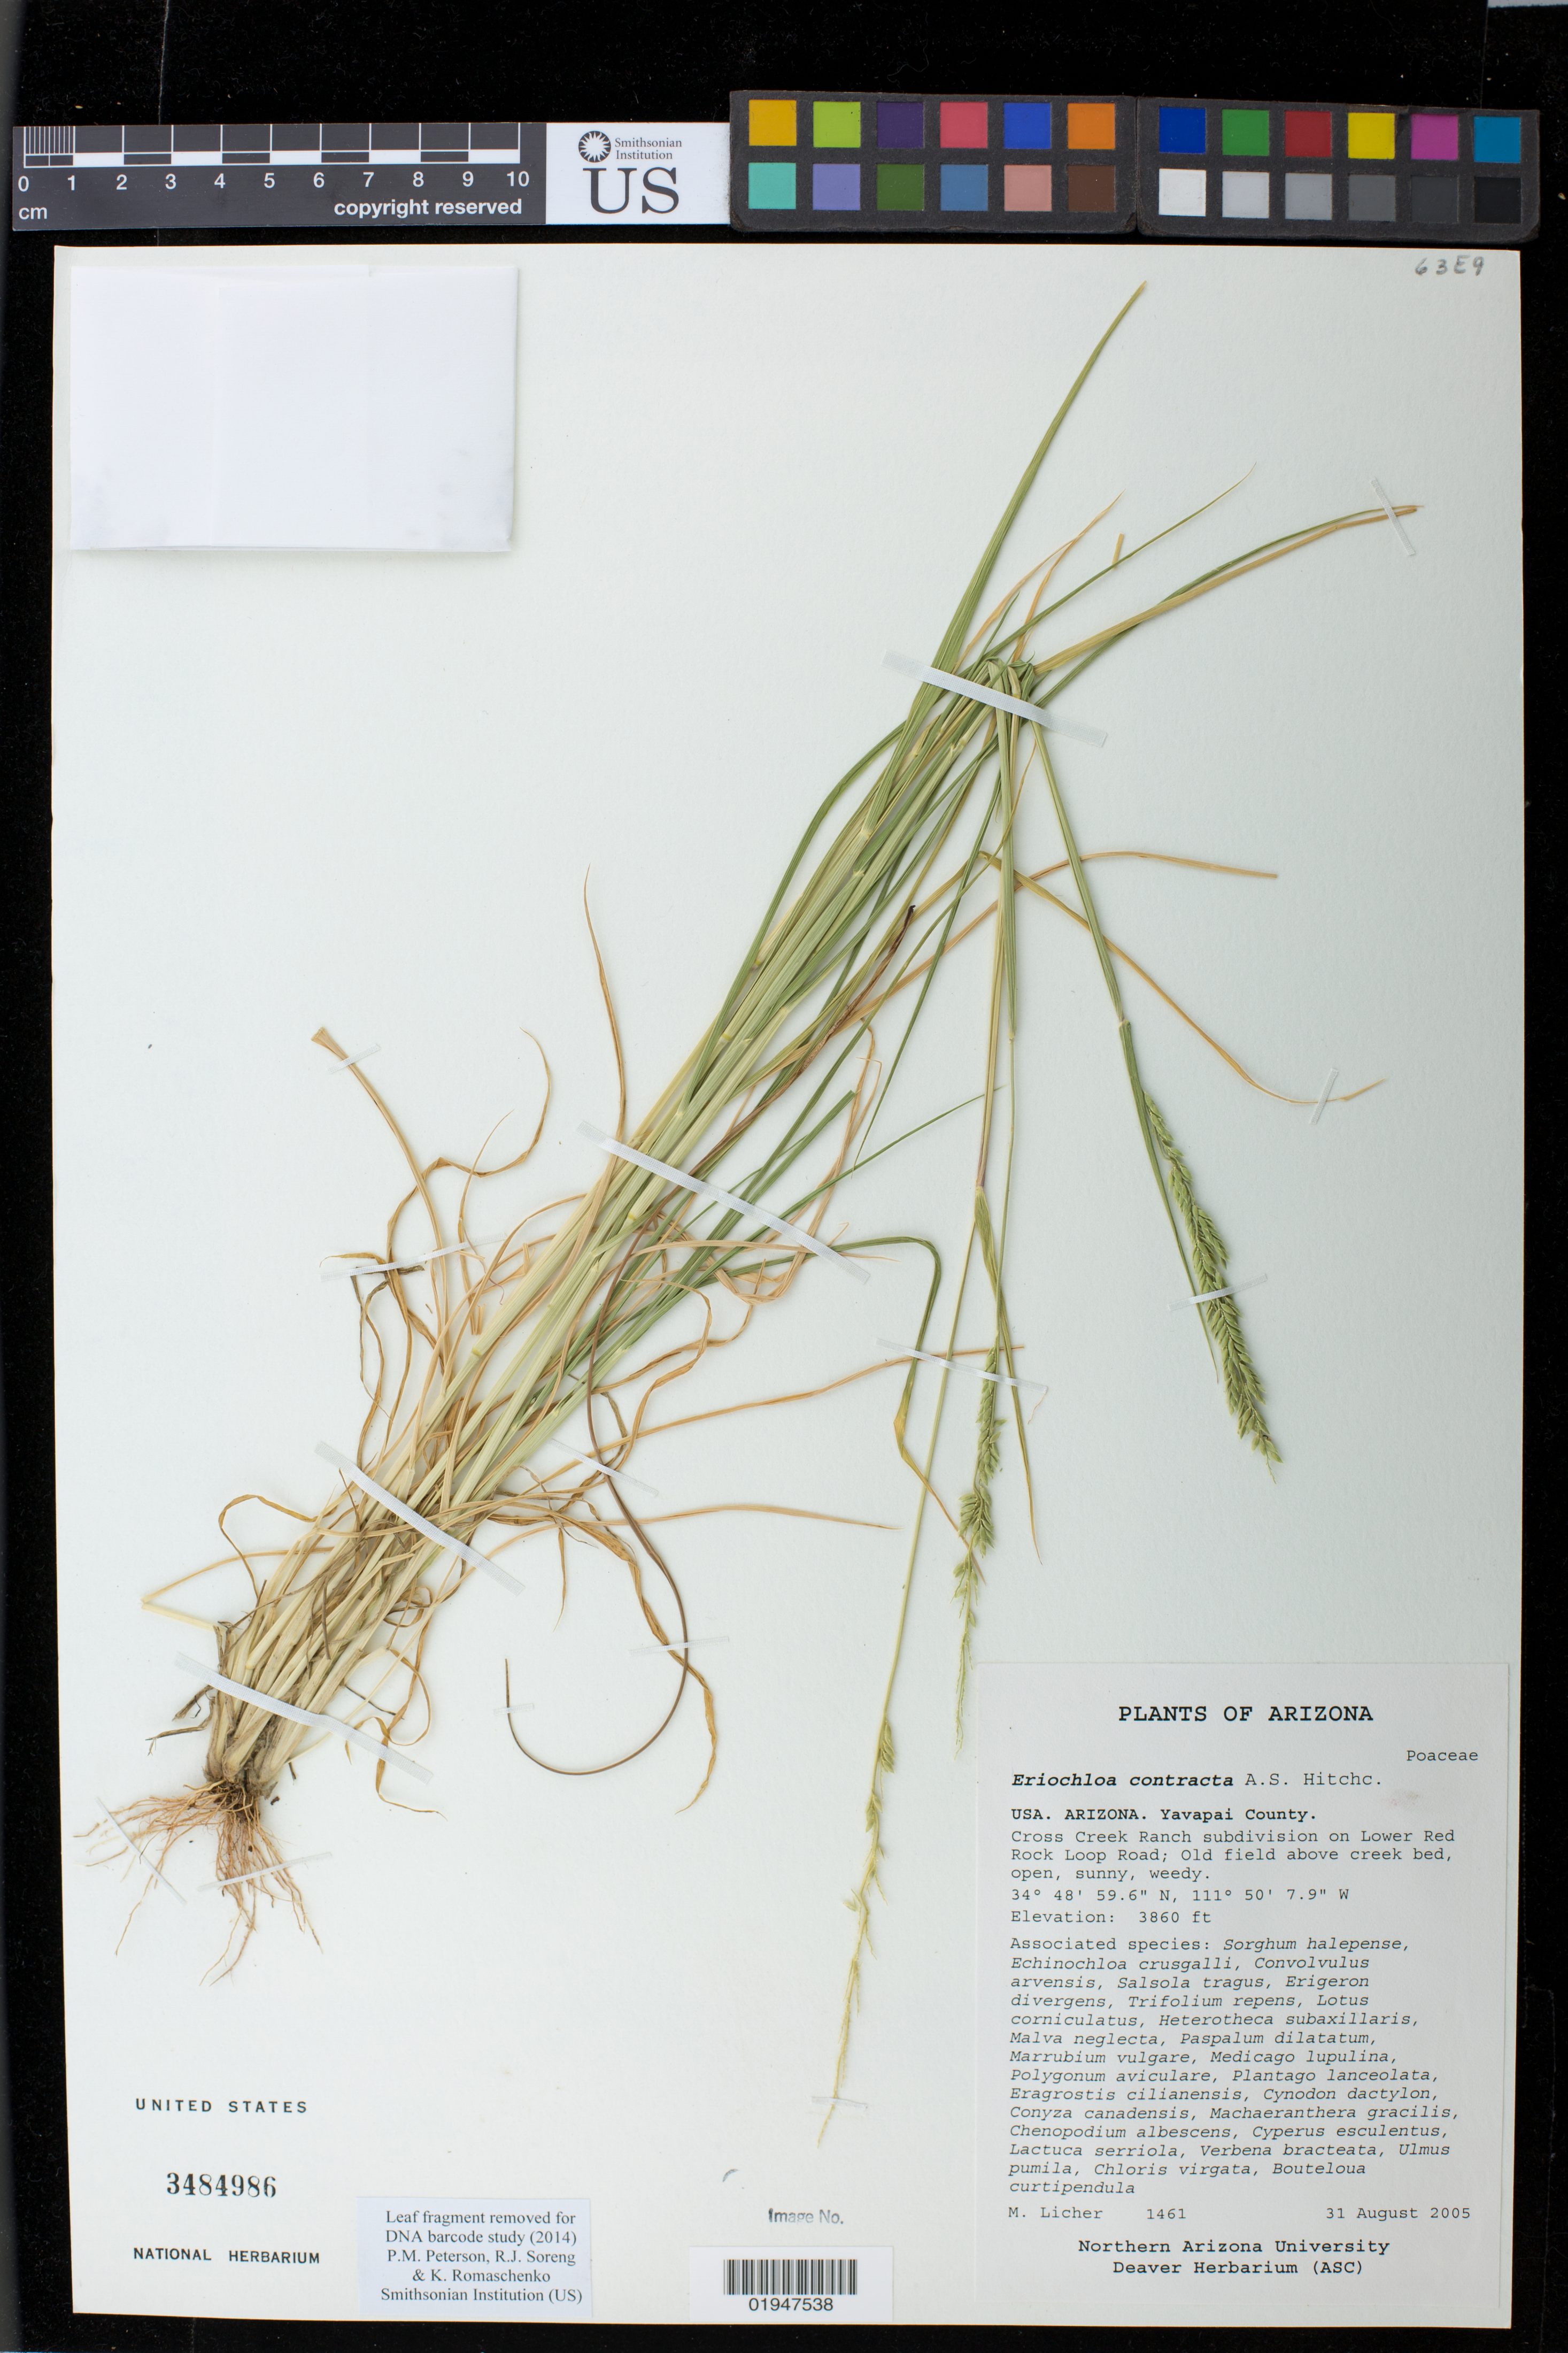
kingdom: Plantae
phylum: Tracheophyta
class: Liliopsida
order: Poales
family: Poaceae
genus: Eriochloa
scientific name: Eriochloa contracta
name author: Hitchc.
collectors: M. Licher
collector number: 1461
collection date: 2005-08-31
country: United States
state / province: Arizona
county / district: Yavapai County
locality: Cross Creek Range subdivision on Lower Red Rock Loop Road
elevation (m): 1177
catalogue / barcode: US 3484986